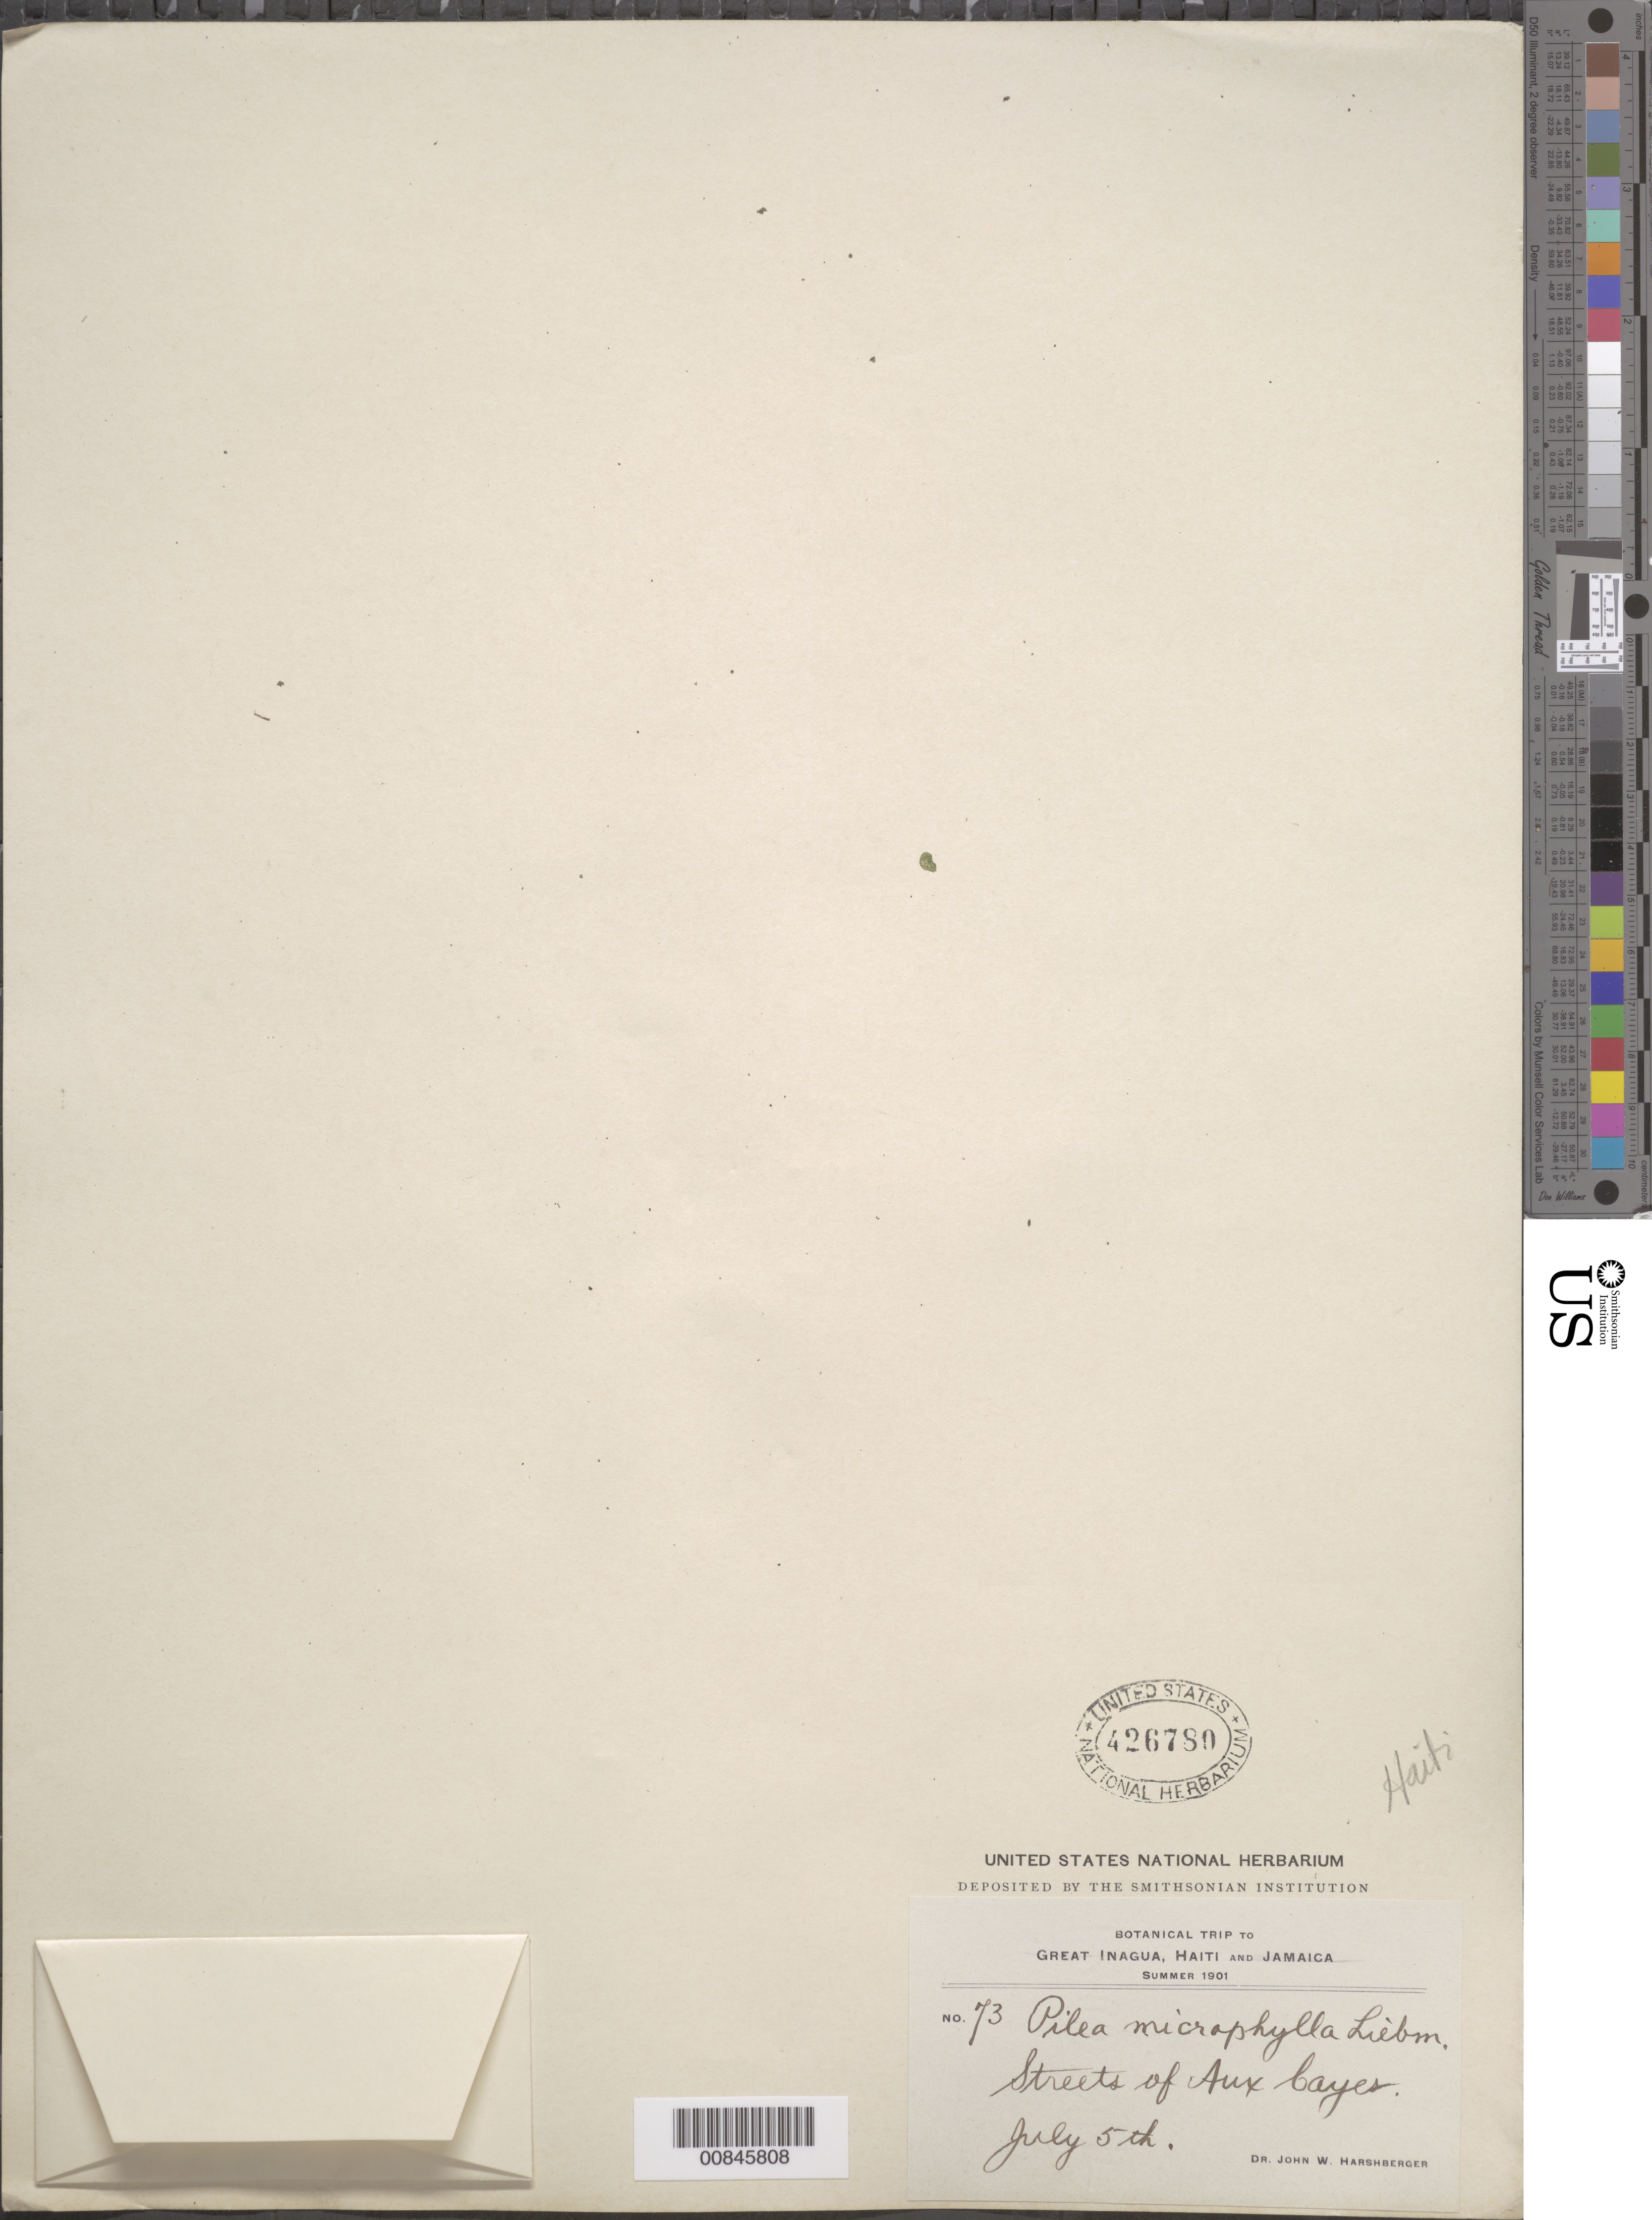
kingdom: Plantae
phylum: Tracheophyta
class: Magnoliopsida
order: Rosales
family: Urticaceae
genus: Pilea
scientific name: Pilea microphylla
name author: (L.) Liebm.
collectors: J. W. Harshberger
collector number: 73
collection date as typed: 05 Jul 1901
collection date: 1901-07-05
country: Haiti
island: Hispaniola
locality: Streets of Aux Cayes.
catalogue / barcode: US 426780